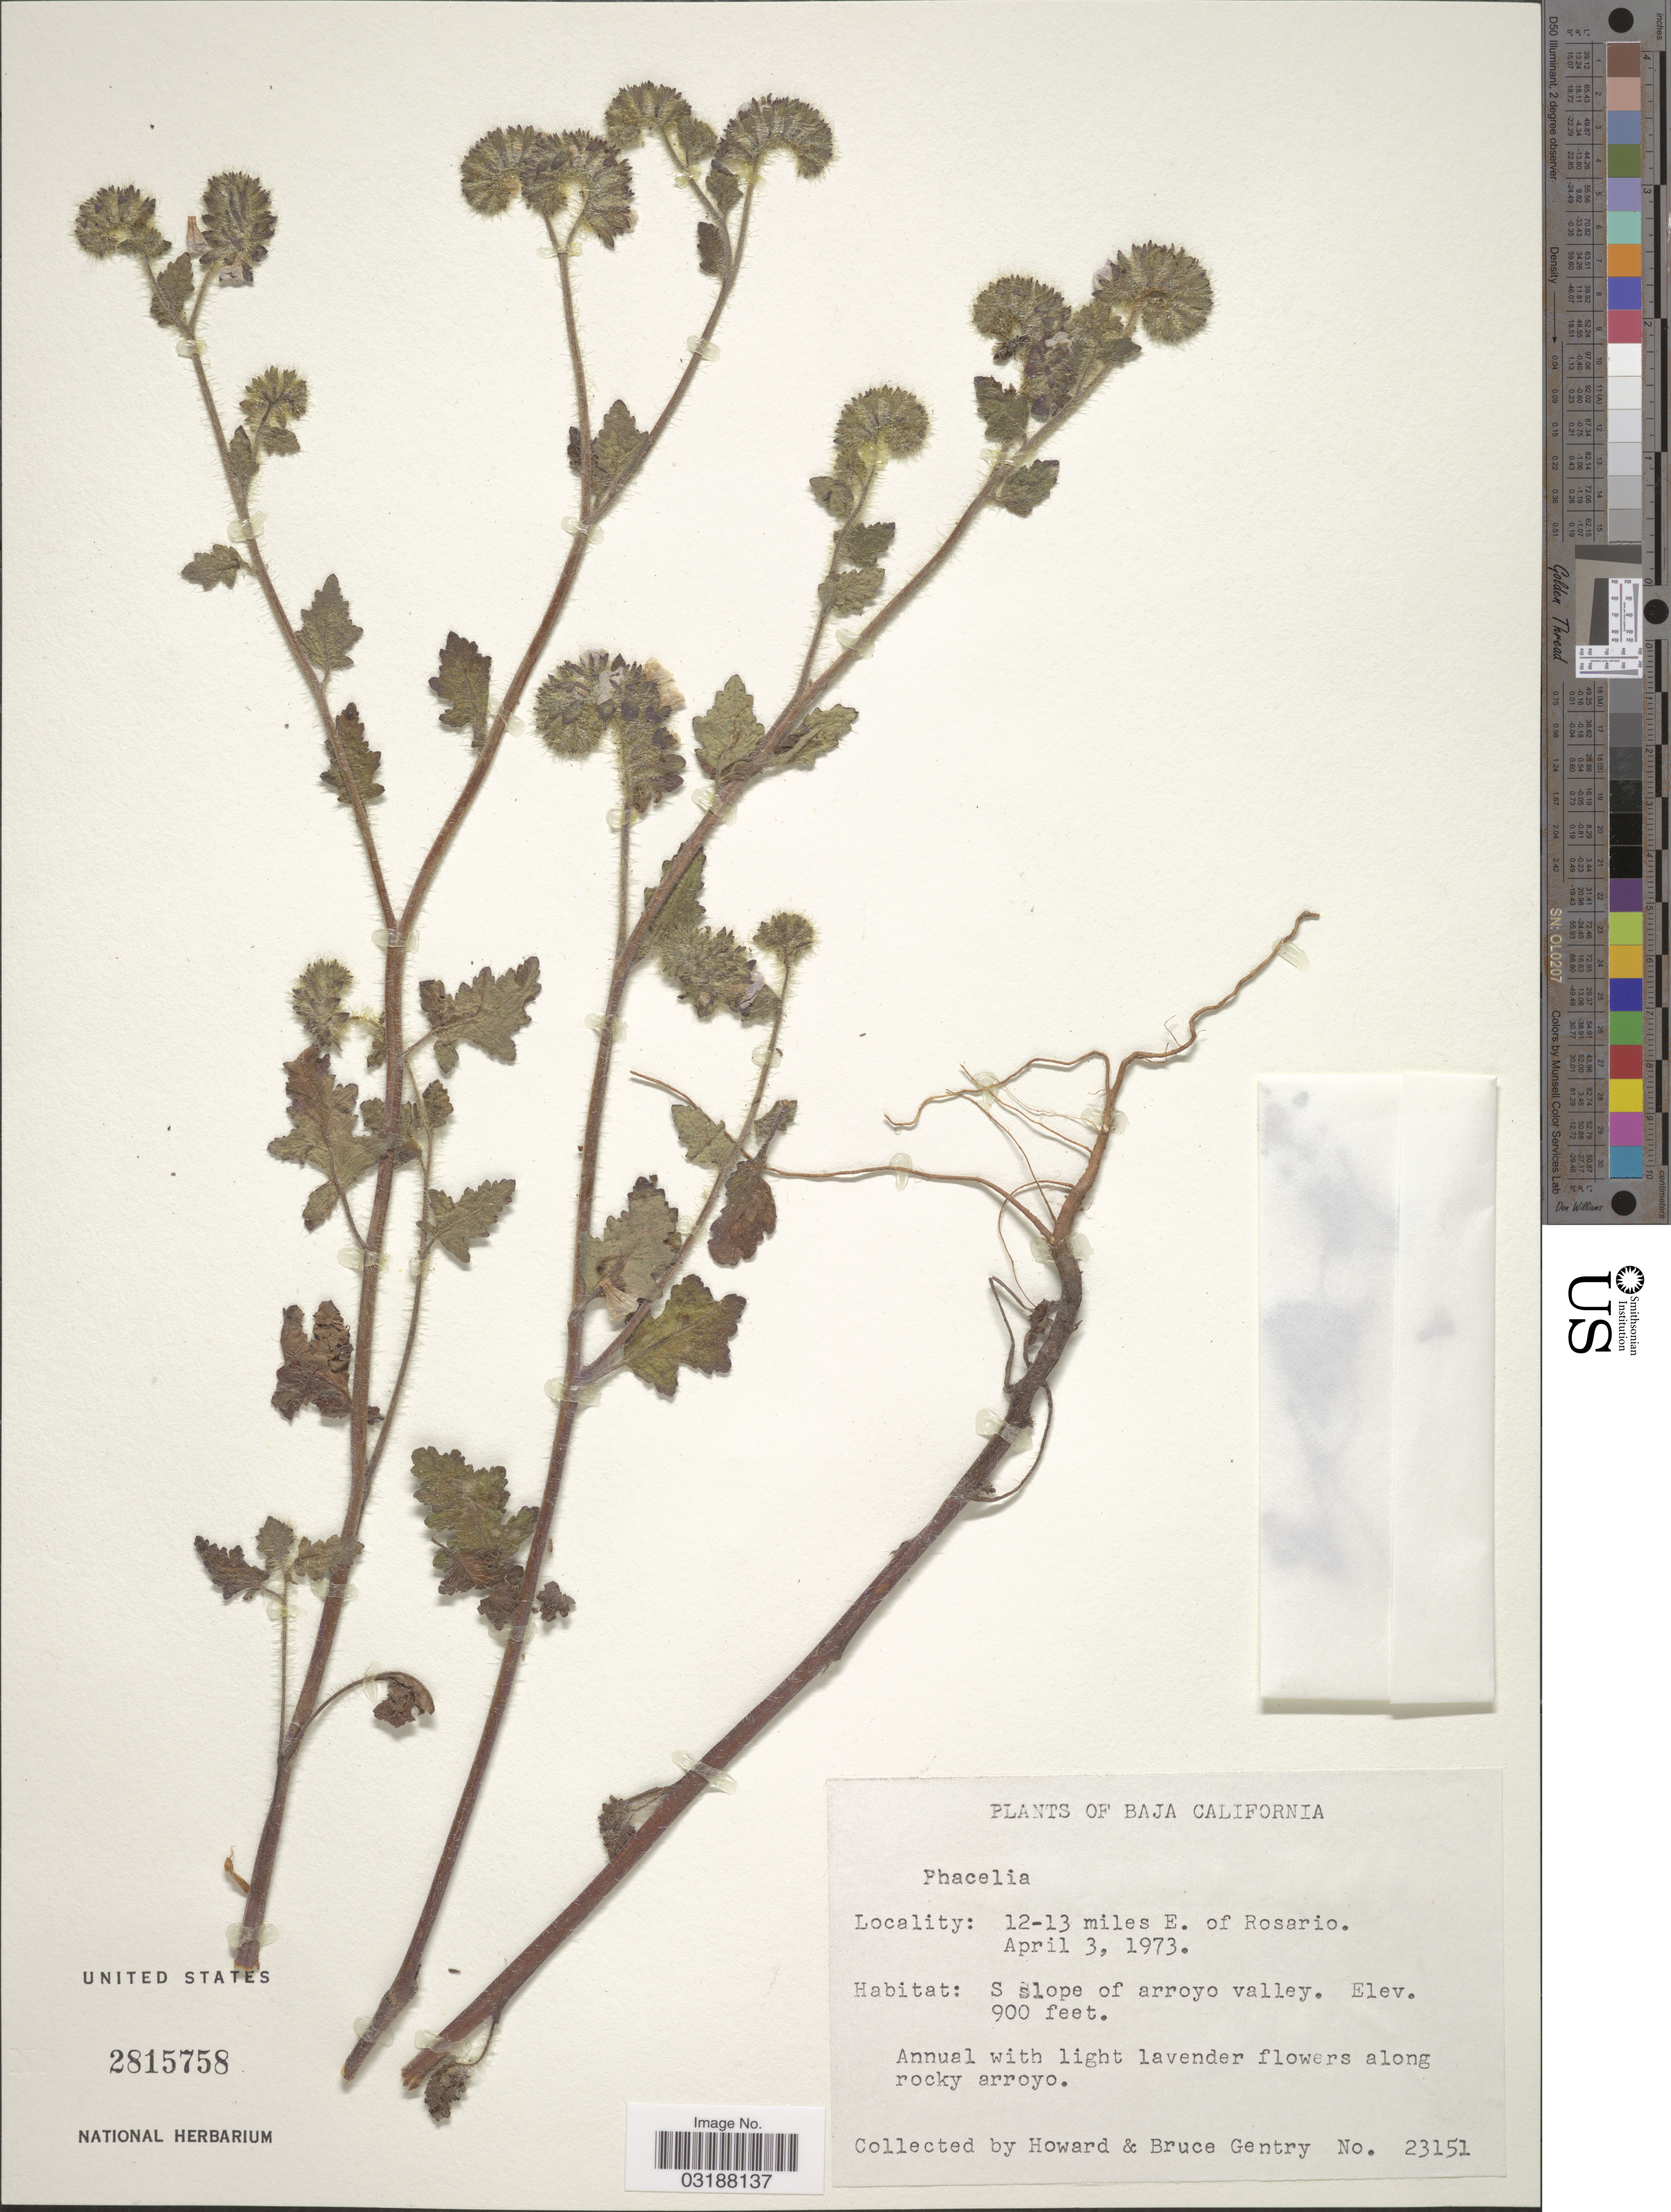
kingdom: Plantae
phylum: Tracheophyta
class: Magnoliopsida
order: Boraginales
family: Hydrophyllaceae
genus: Phacelia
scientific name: Phacelia sp.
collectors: H. S. Gentry & B. Gentry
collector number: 23151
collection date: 1973-04-03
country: Mexico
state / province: Baja California Norte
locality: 12-13 miles E. of Rosario, S slope of arroyo valley.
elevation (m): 274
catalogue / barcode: US 2815758